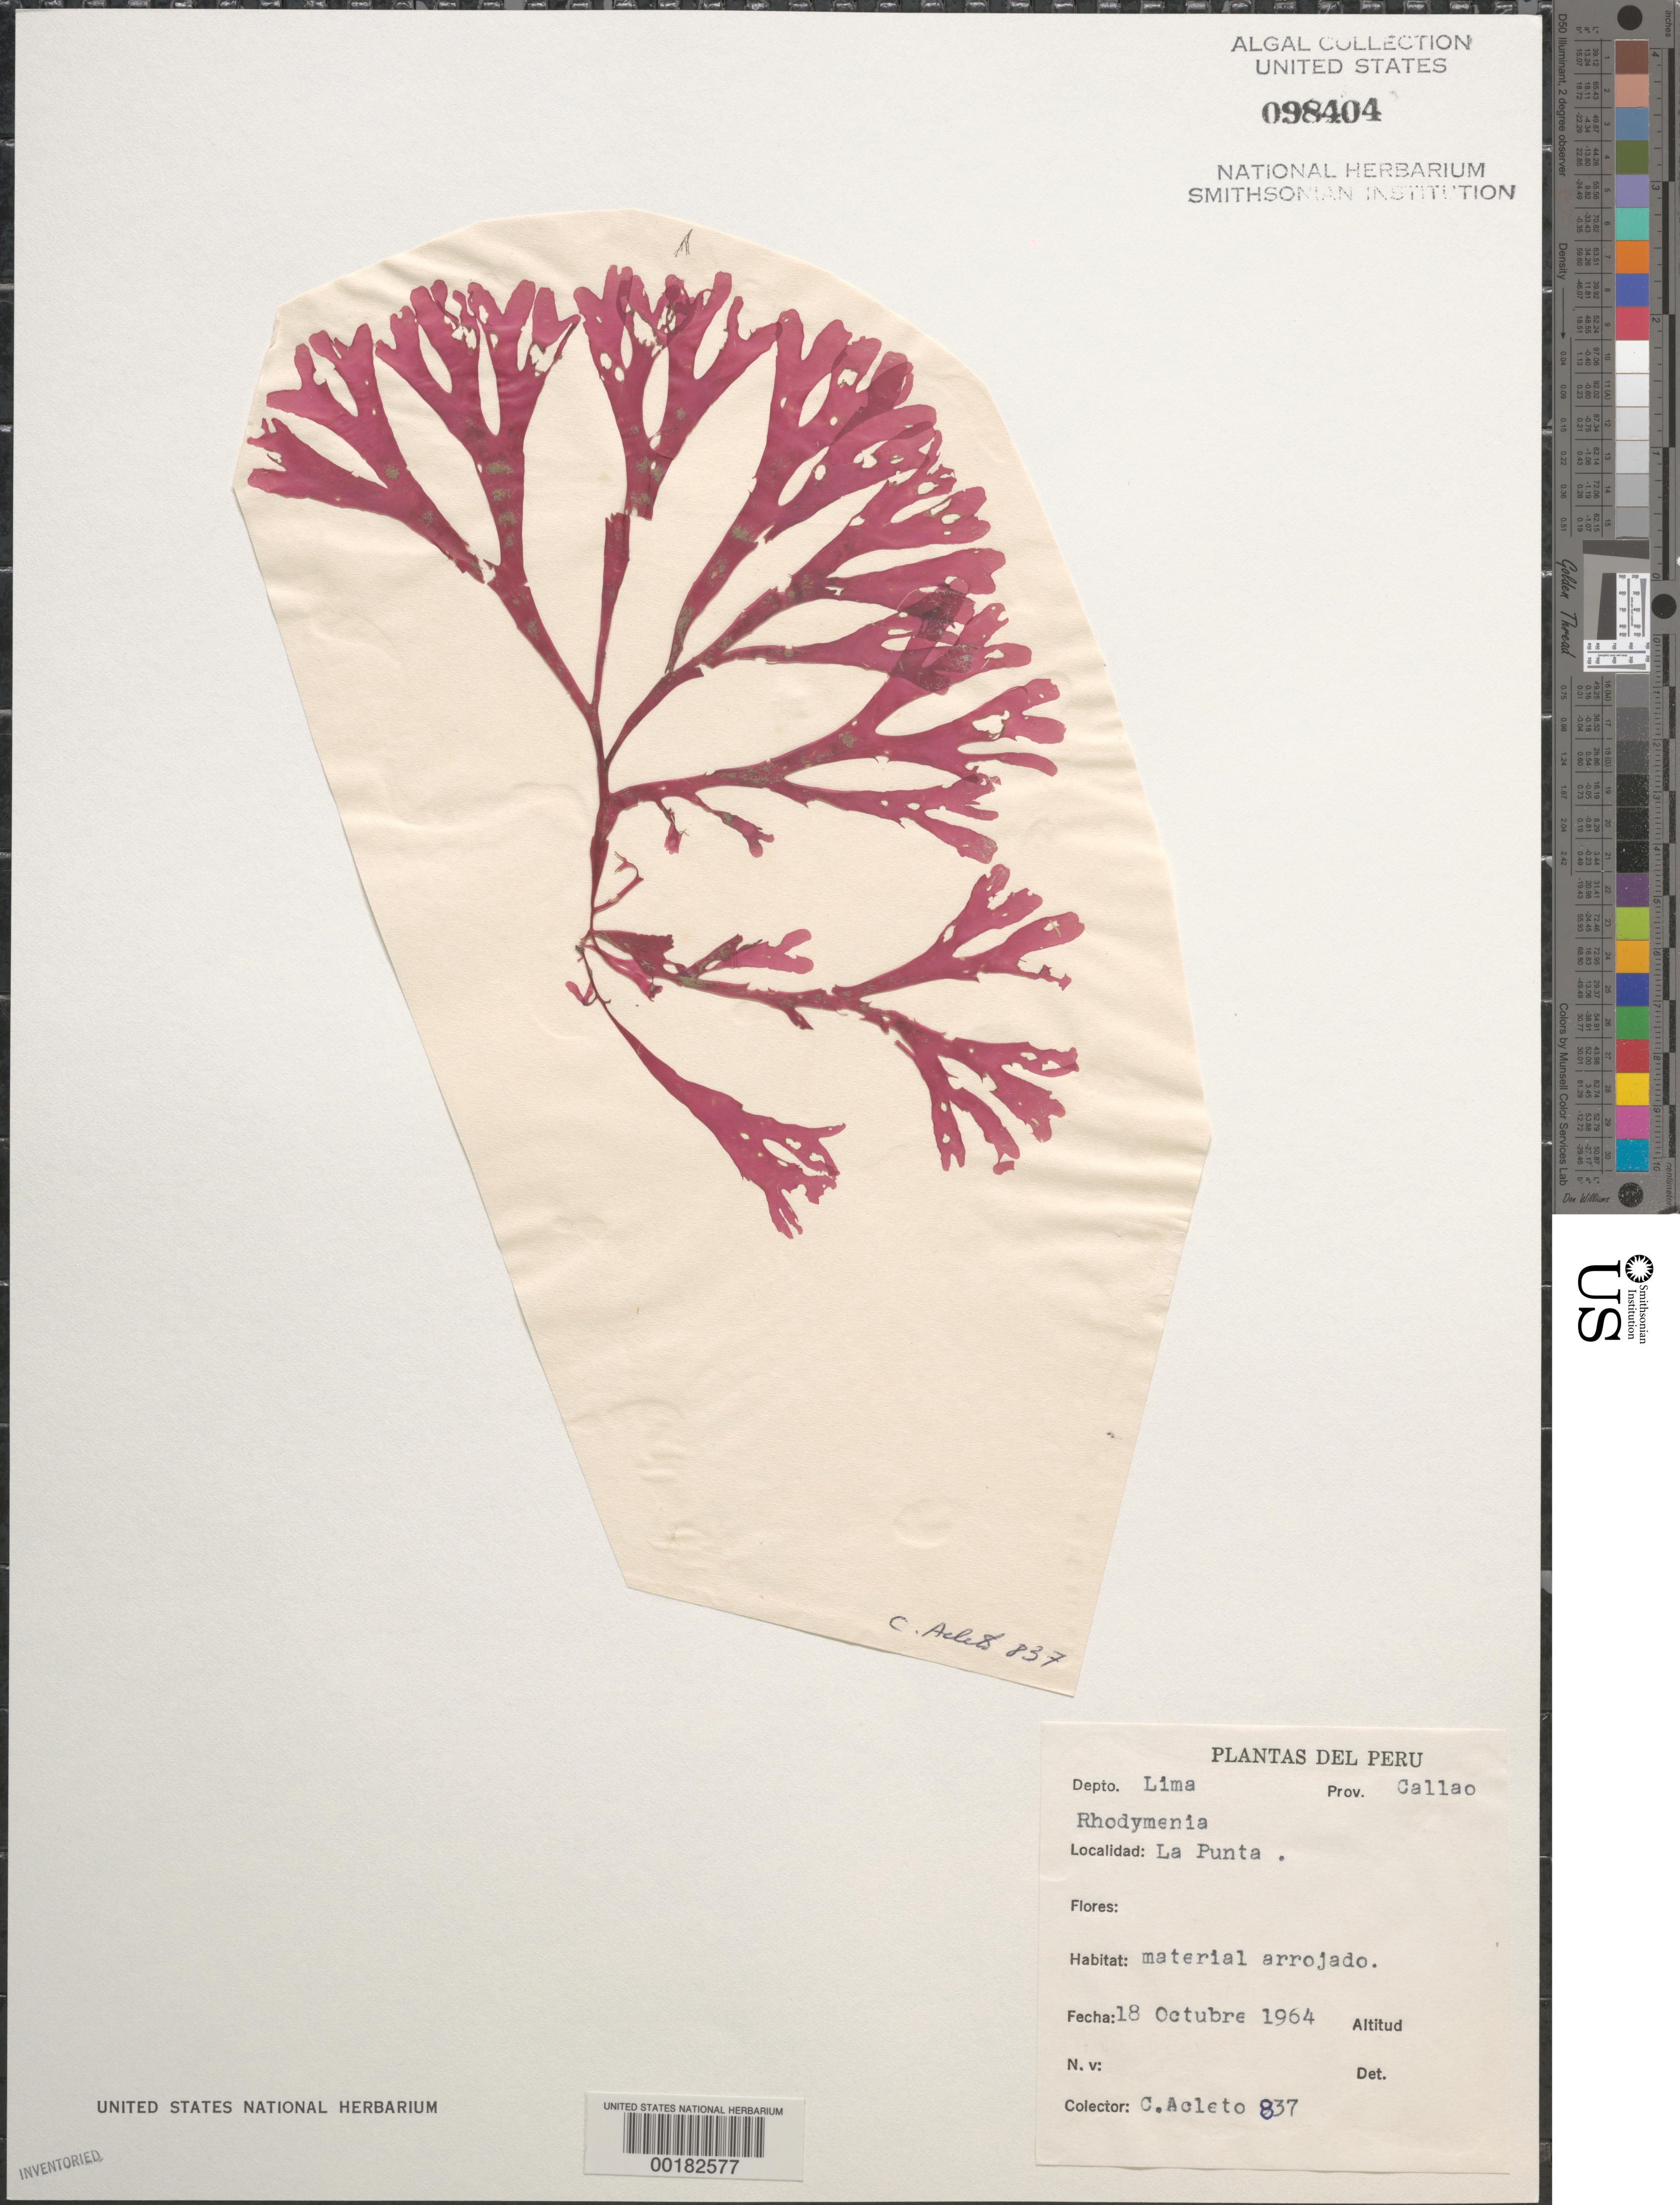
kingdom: Plantae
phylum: Rhodophyta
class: Florideophyceae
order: Rhodymeniales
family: Rhodymeniaceae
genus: Rhodymenia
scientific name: Rhodymenia sp.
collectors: C. Acleto O.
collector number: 837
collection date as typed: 18 Oct 1964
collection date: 1964-10-18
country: Peru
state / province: Lima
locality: La punta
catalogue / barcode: US 98404